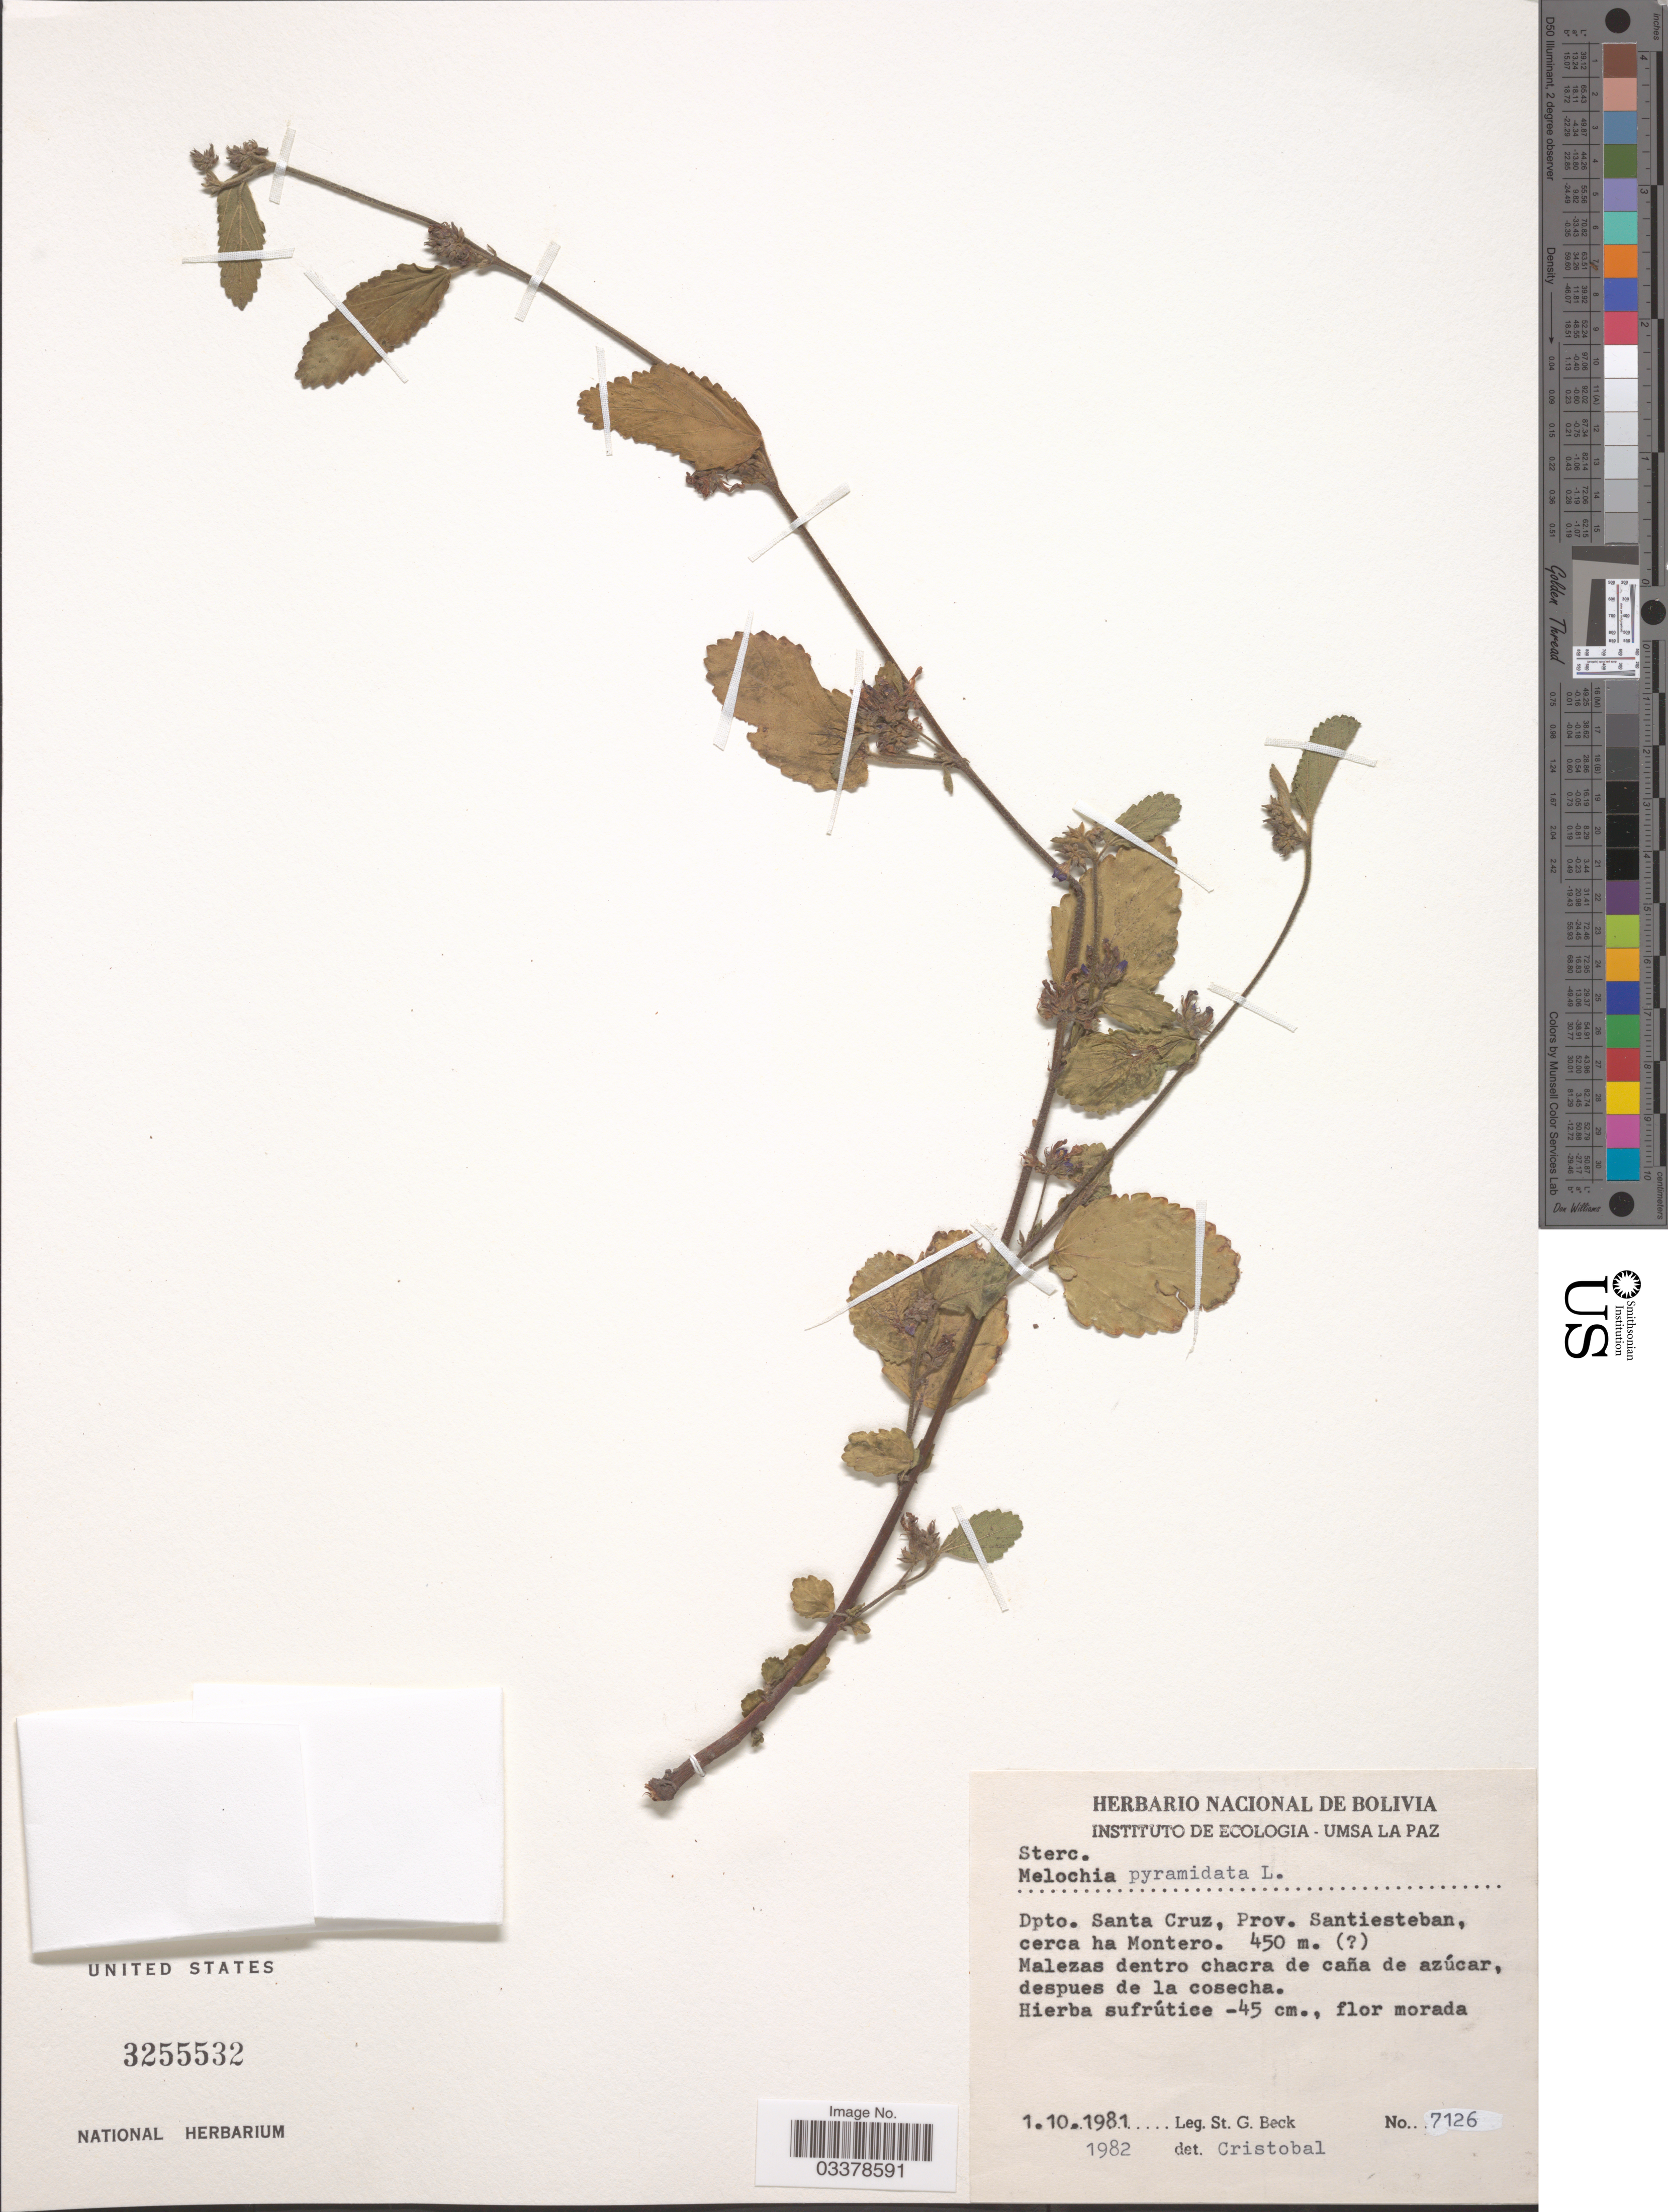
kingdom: Plantae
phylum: Tracheophyta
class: Magnoliopsida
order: Malvales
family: Malvaceae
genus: Melochia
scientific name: Melochia pyramidata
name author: L.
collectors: S. G. Beck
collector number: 7126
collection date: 1981-10-01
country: Bolivia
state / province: Santa Cruz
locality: Dpto. Santa Cruz, Prov. Santiesteban, cerca ha Montero.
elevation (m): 450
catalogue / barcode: US 3255532